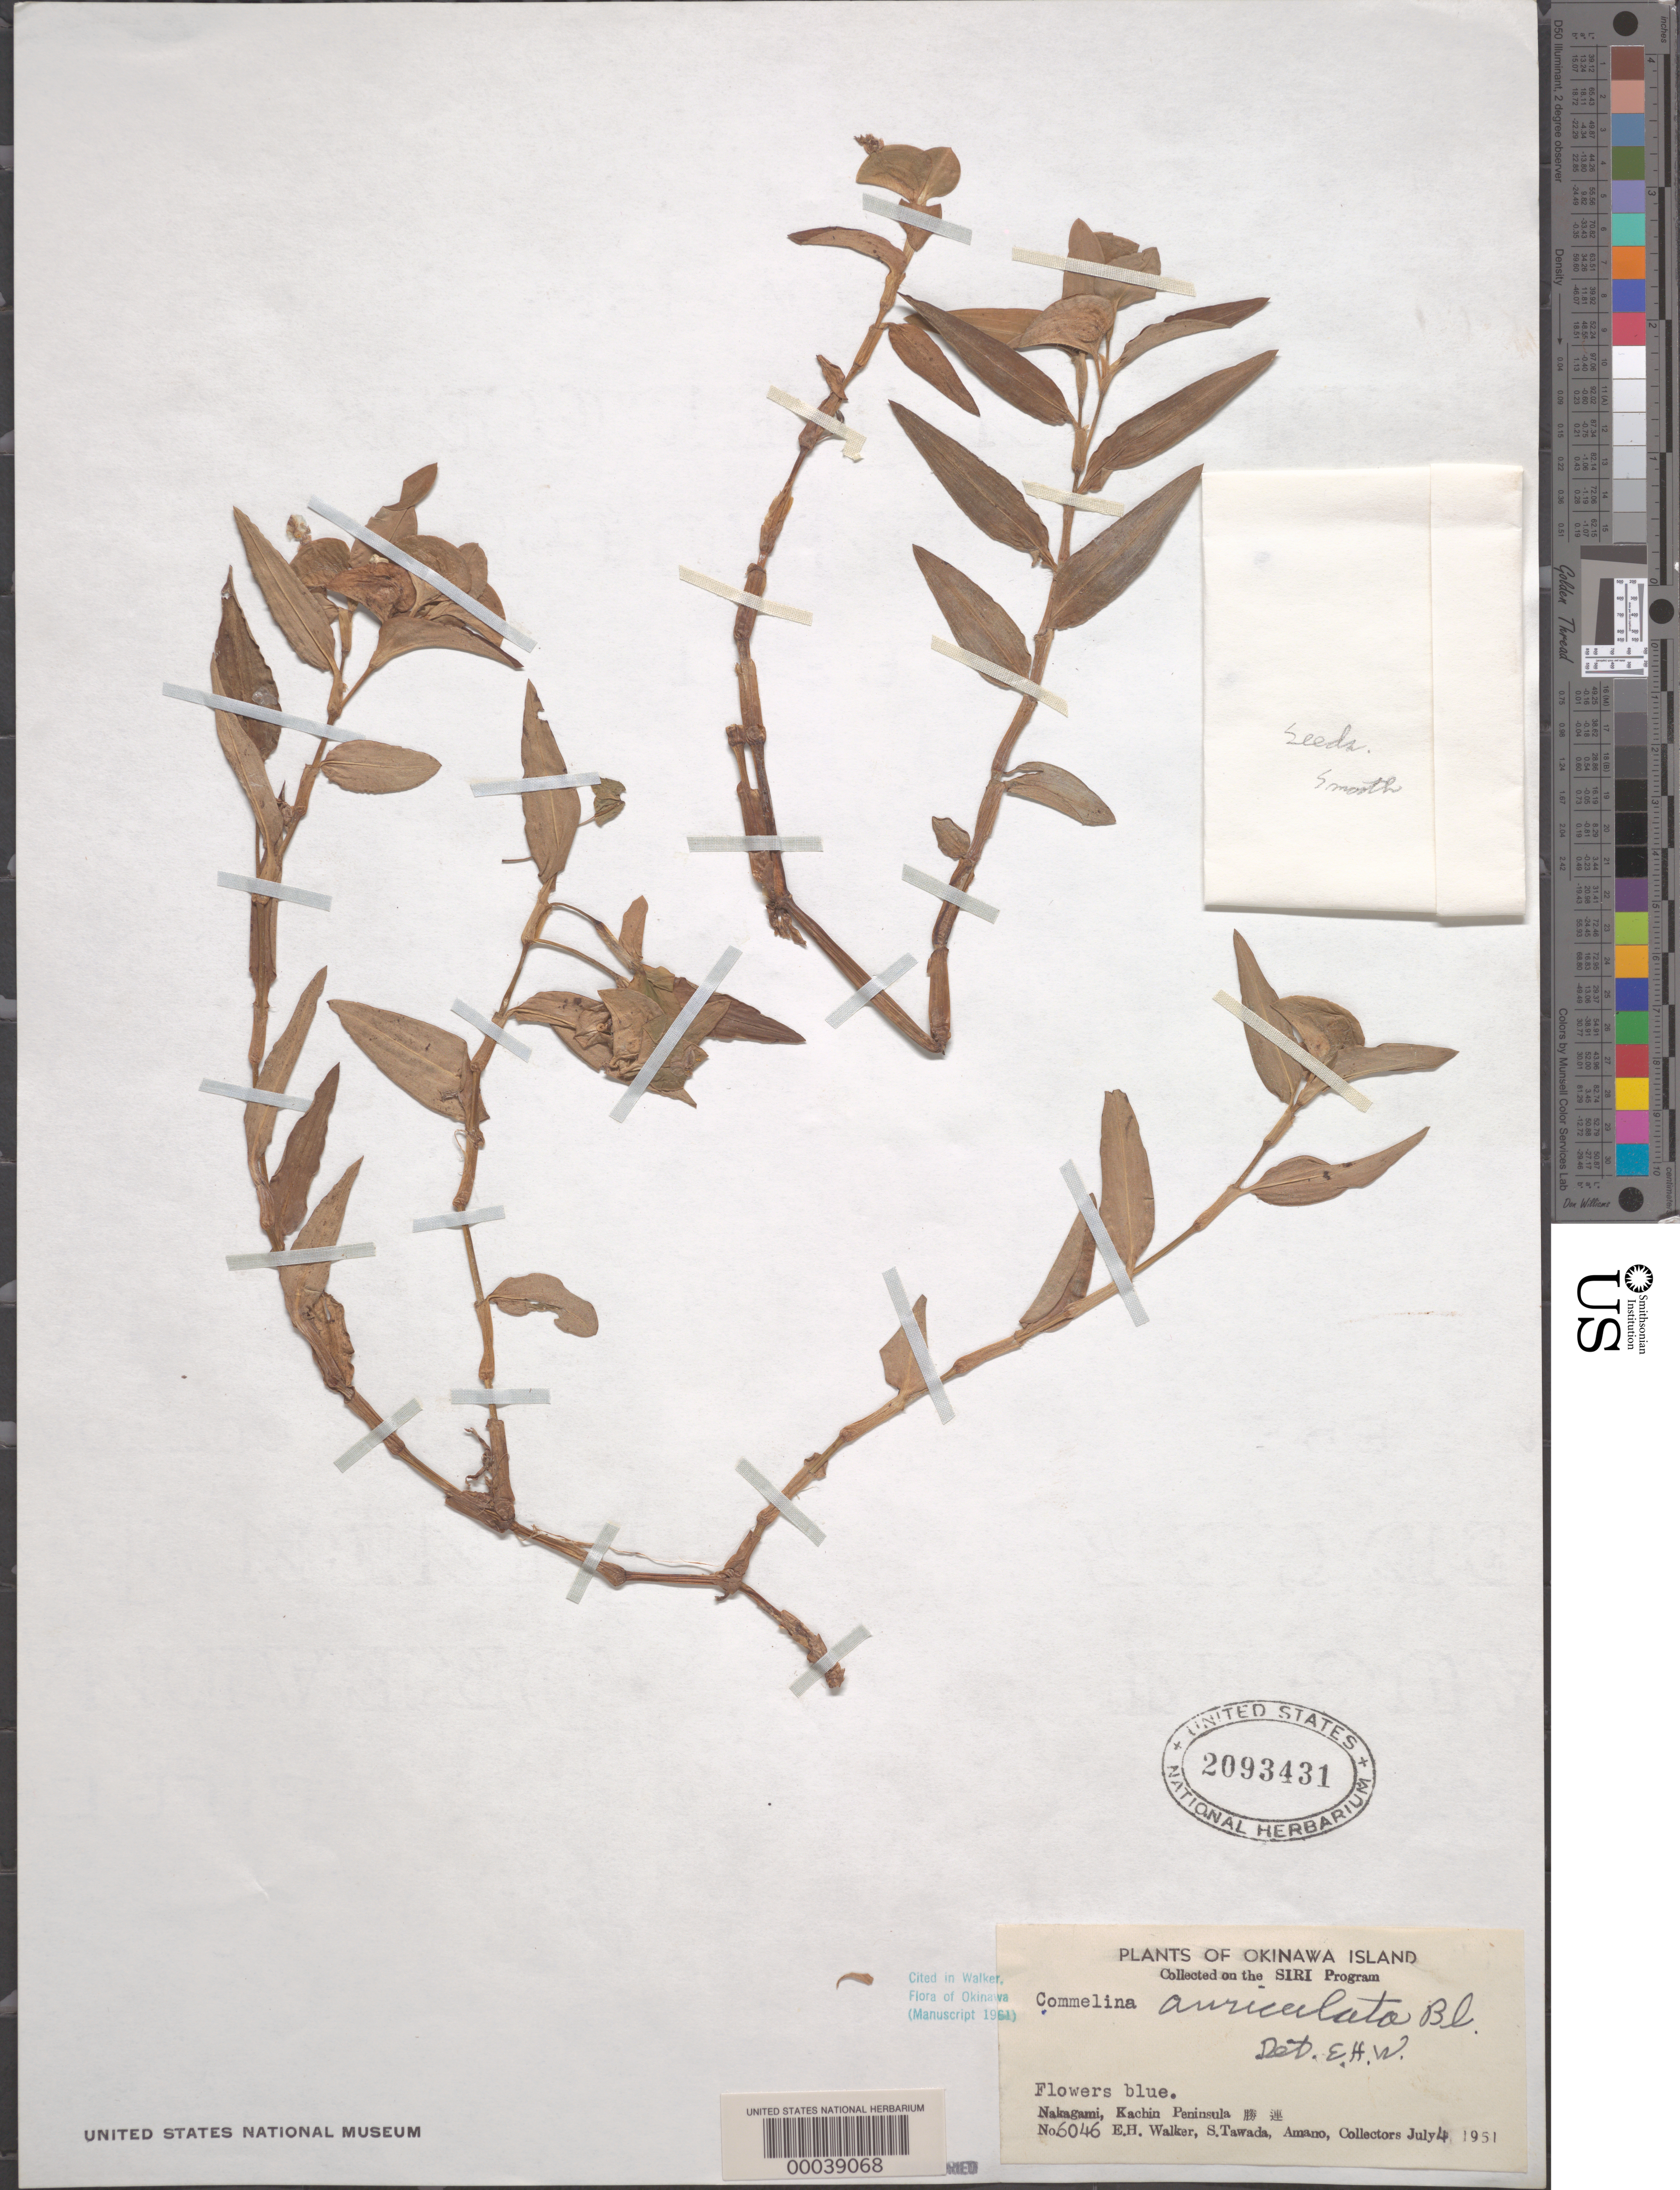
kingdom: Plantae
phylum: Tracheophyta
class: Liliopsida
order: Commelinales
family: Commelinaceae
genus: Commelina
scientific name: Commelina auriculata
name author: Blume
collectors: E. H. Walker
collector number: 6046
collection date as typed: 04 Jul 1951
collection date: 1951-07-04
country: Japan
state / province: Okinawa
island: Ryukyu Is.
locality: Nakagami, kachin peninsula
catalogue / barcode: US 2093431